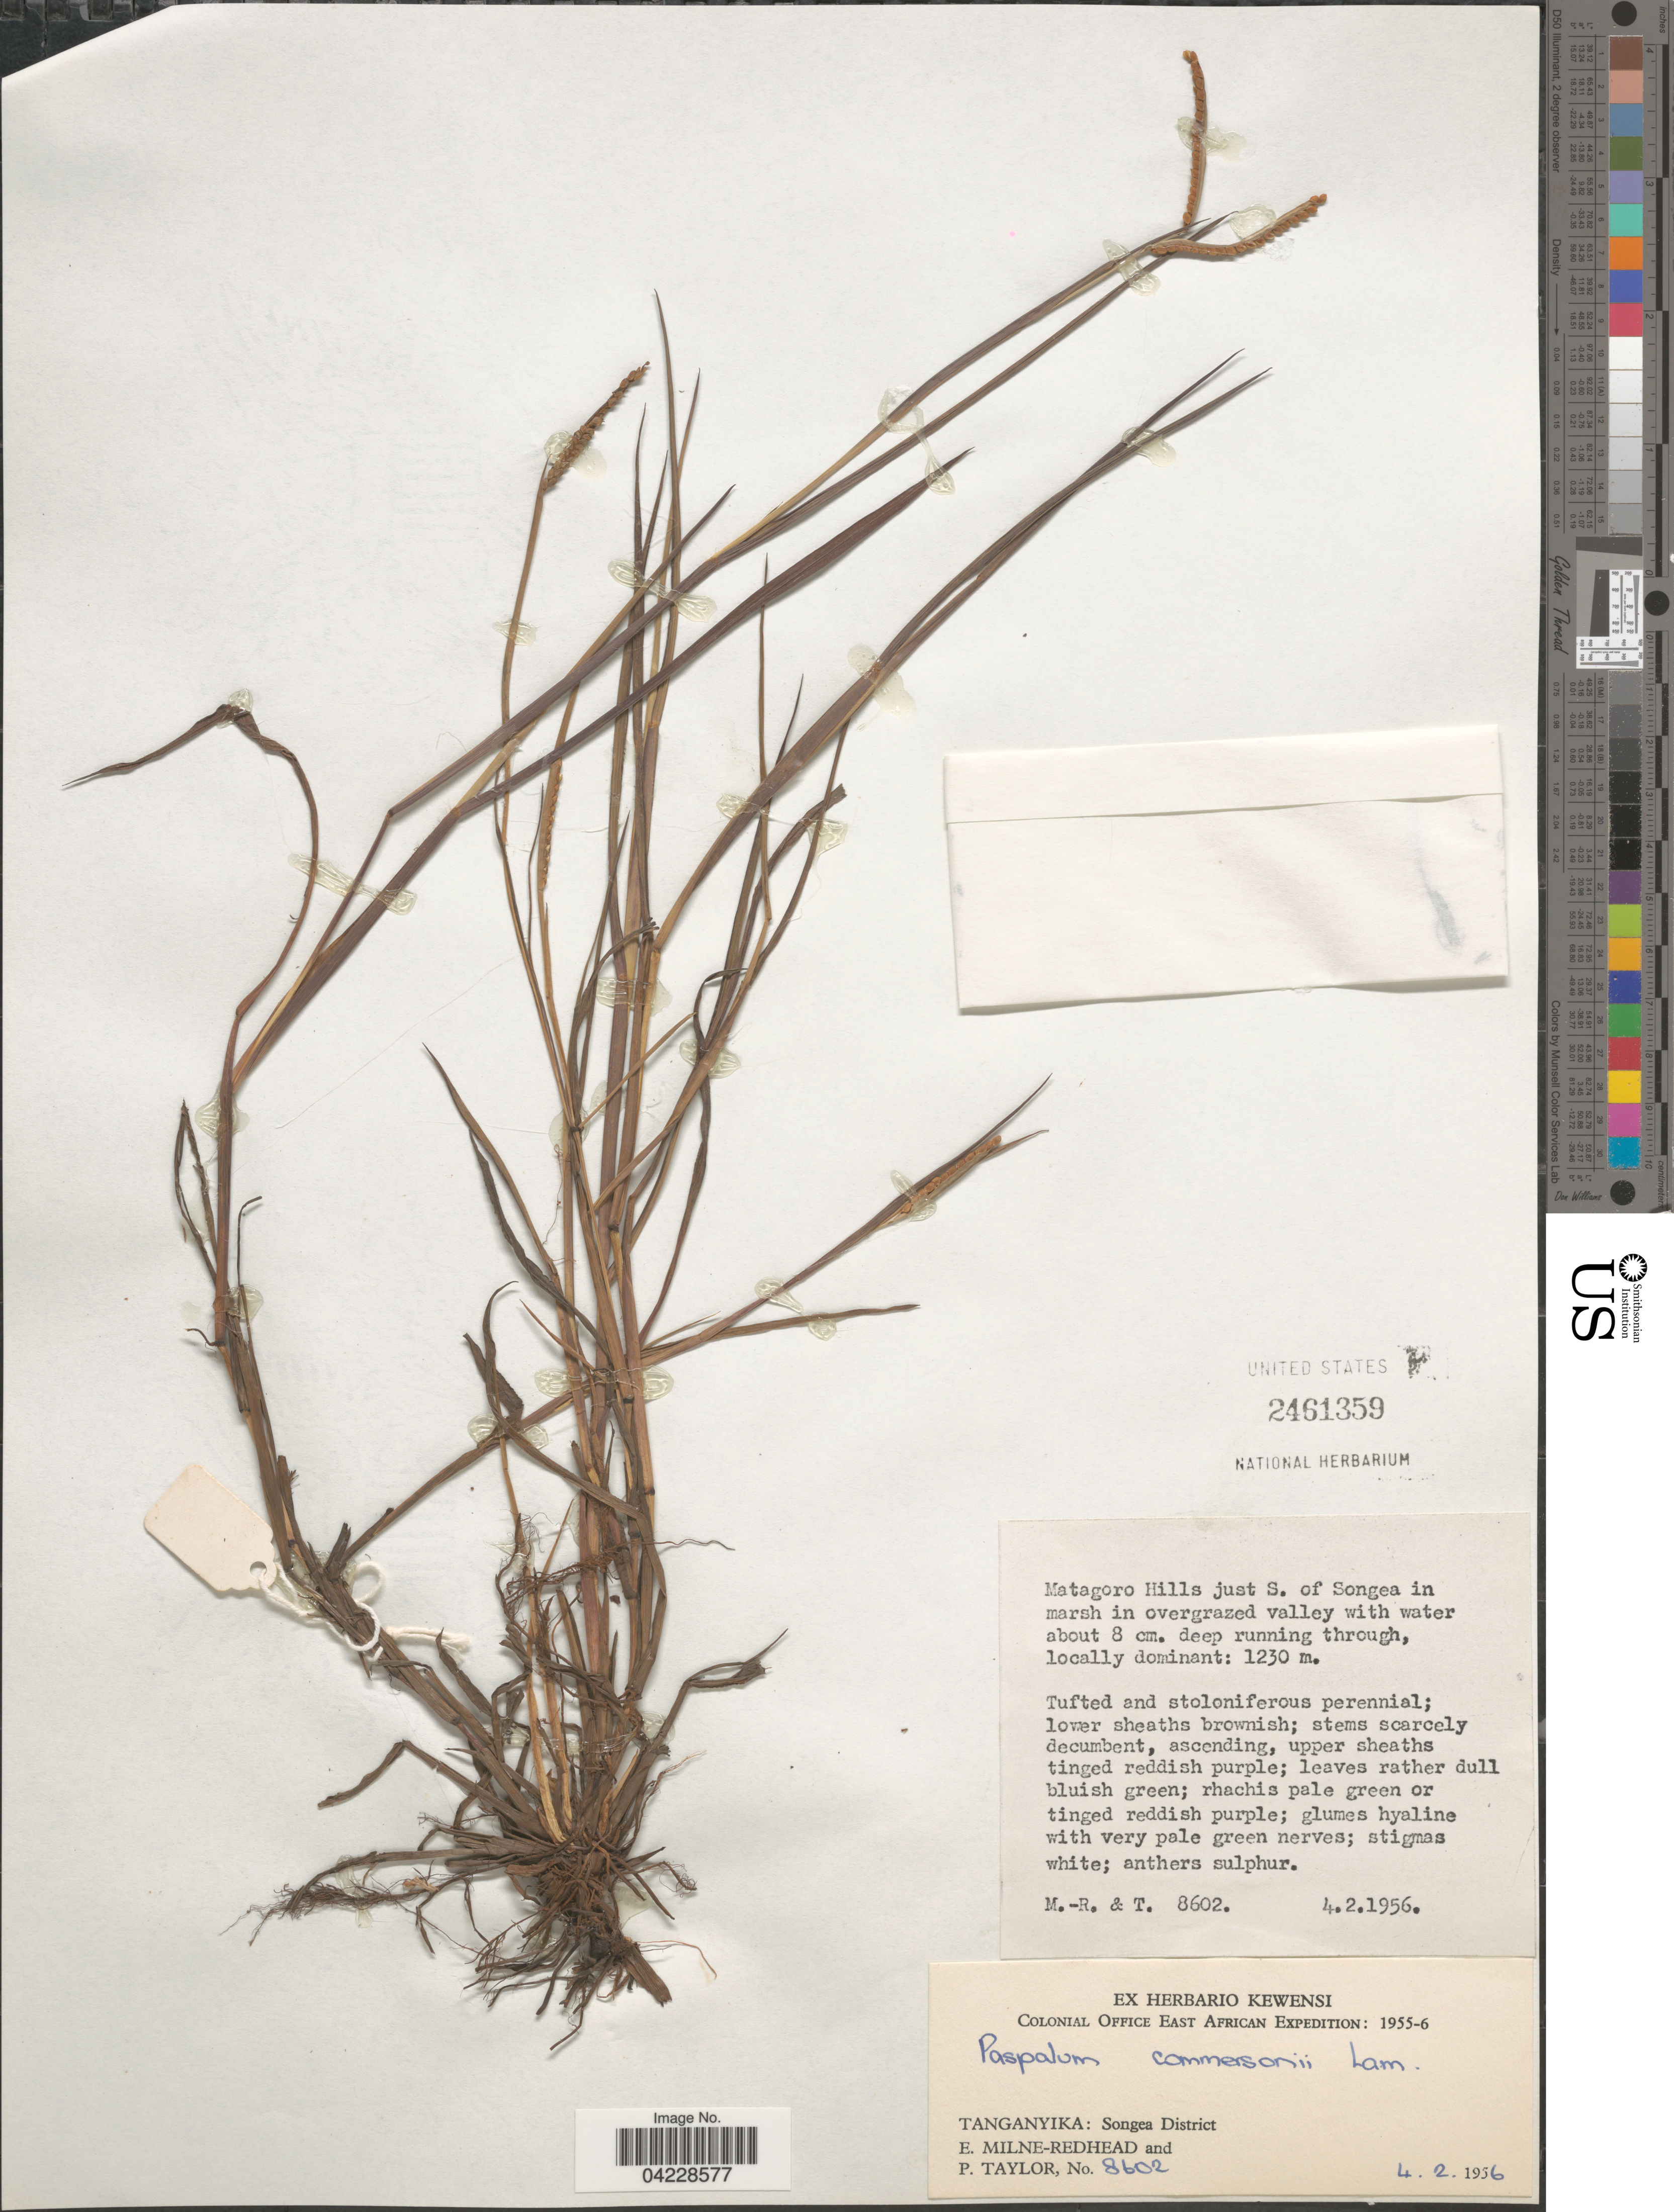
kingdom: Plantae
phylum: Tracheophyta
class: Liliopsida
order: Poales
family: Poaceae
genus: Paspalum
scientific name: Paspalum scrobiculatum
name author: L.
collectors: E. W. Milne-Redhead & P. Taylor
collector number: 8602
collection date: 1956-02-04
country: Tanzania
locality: Matagoro Hills just S. of Songea in marsh in overgrazed valley with water about 8 cm. deep running through, locally dominant. Colonial Office East African Expedition: 1955-6. Tanganyika: Songea District.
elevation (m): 1230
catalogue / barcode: US 2461359